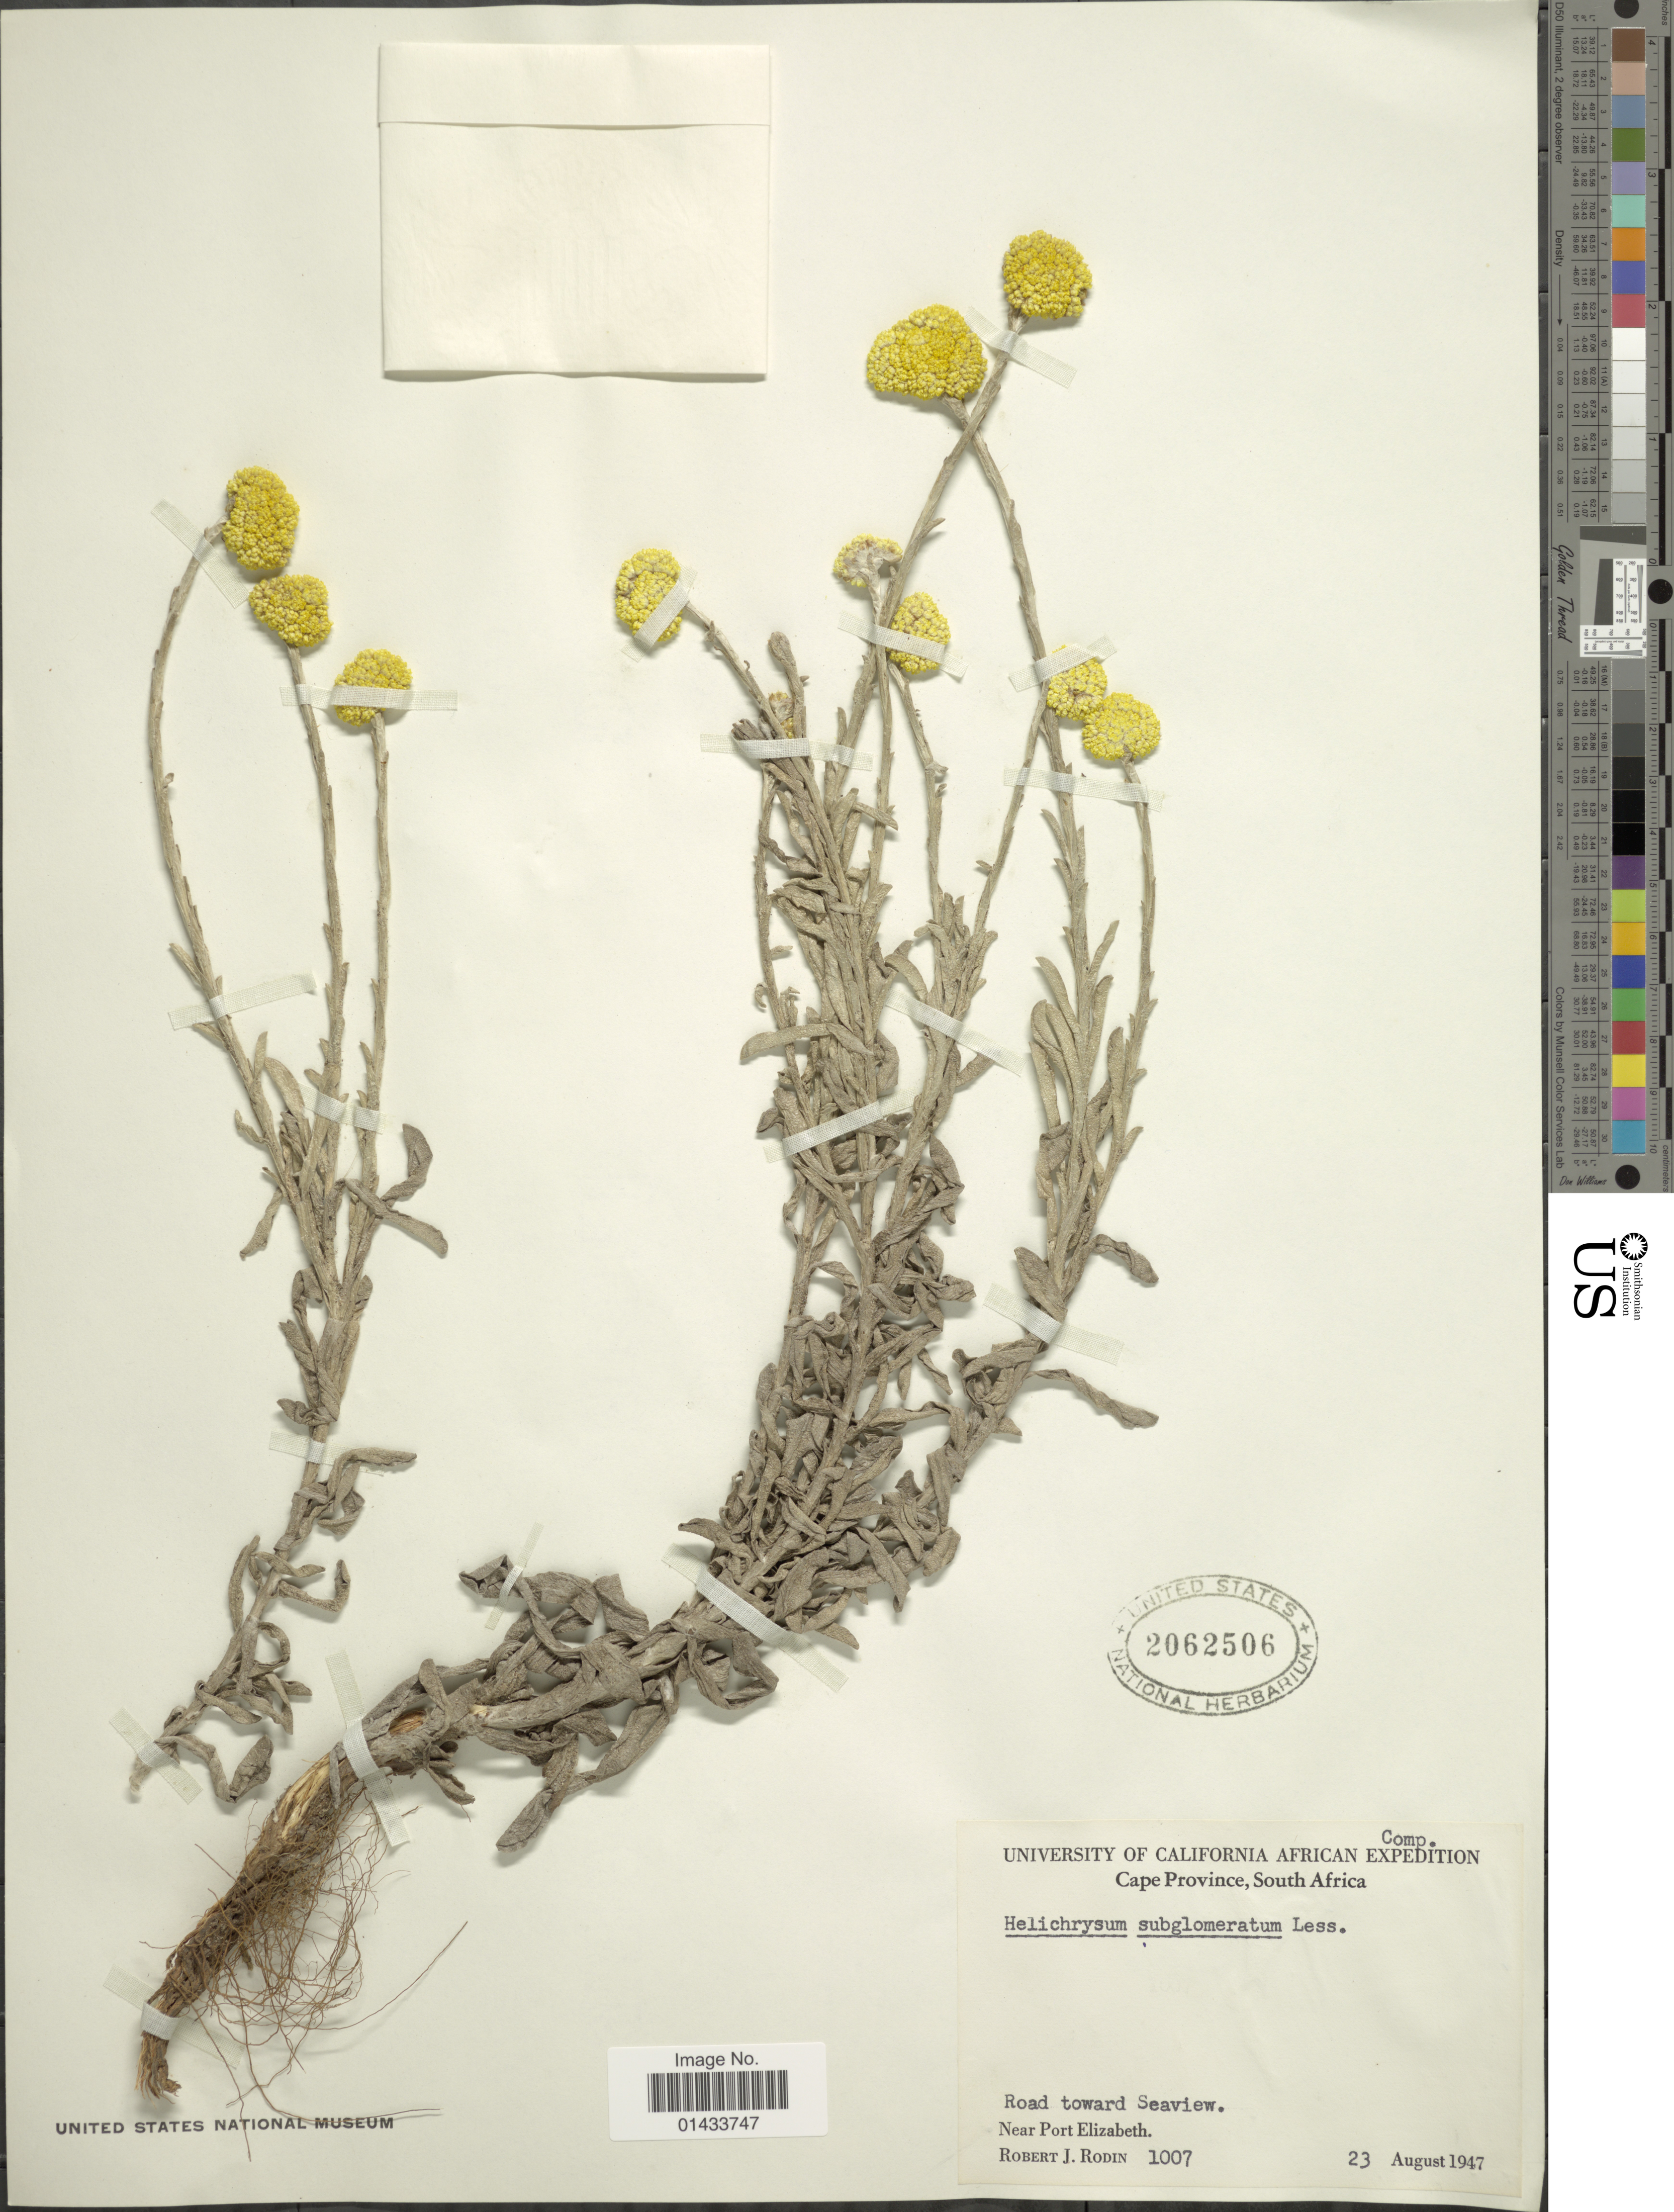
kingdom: Plantae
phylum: Tracheophyta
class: Magnoliopsida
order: Asterales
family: Asteraceae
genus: Helichrysum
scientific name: Helichrysum subglomeratum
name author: Less.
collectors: R. J. Rodin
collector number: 1007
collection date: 1947-08-23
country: South Africa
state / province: Eastern Cape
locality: Cape Province, South Africa, Road toward Seaview, Near Port Elizabeth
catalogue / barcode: US 2062506